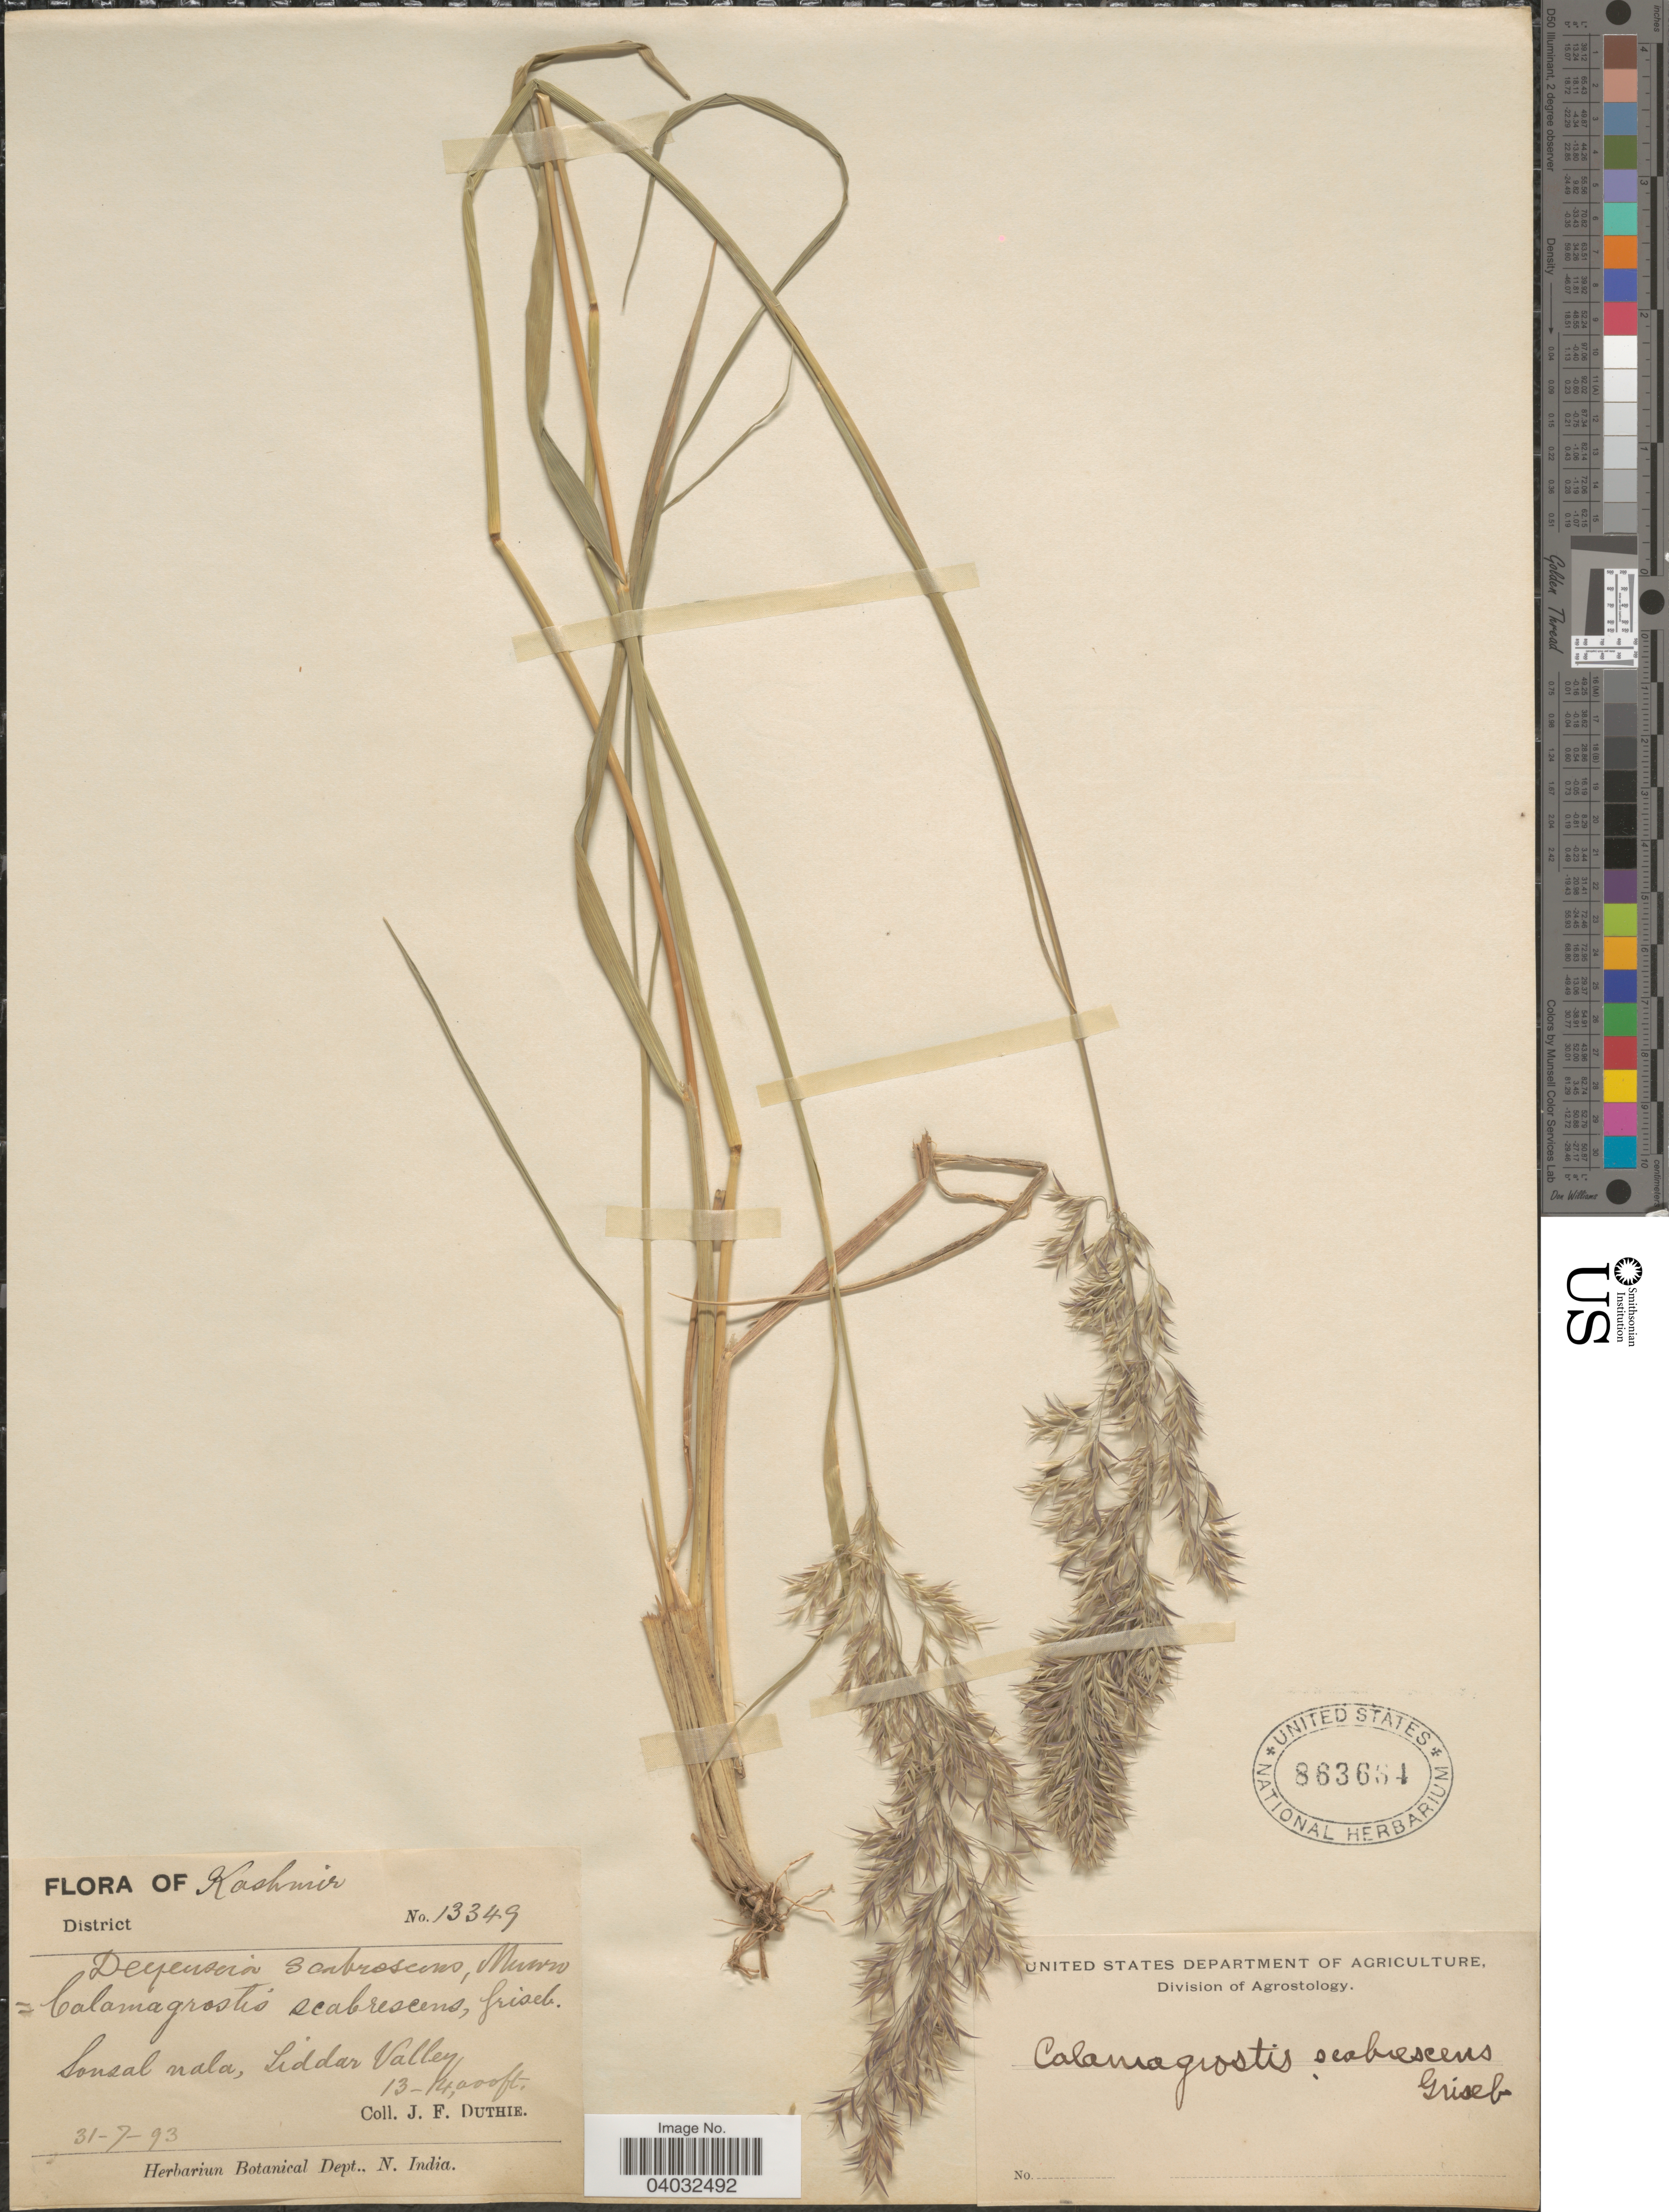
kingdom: Plantae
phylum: Tracheophyta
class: Liliopsida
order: Poales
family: Poaceae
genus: Calamagrostis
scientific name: Calamagrostis scabrescens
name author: Griseb.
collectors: J. F. Duthie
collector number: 13349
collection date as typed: Transcribed d/m/y: 31/7/93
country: India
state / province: Jammu and Kashmir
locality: Kashmir. Sonsal nala, Liddar Valley.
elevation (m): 3962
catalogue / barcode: US 863664